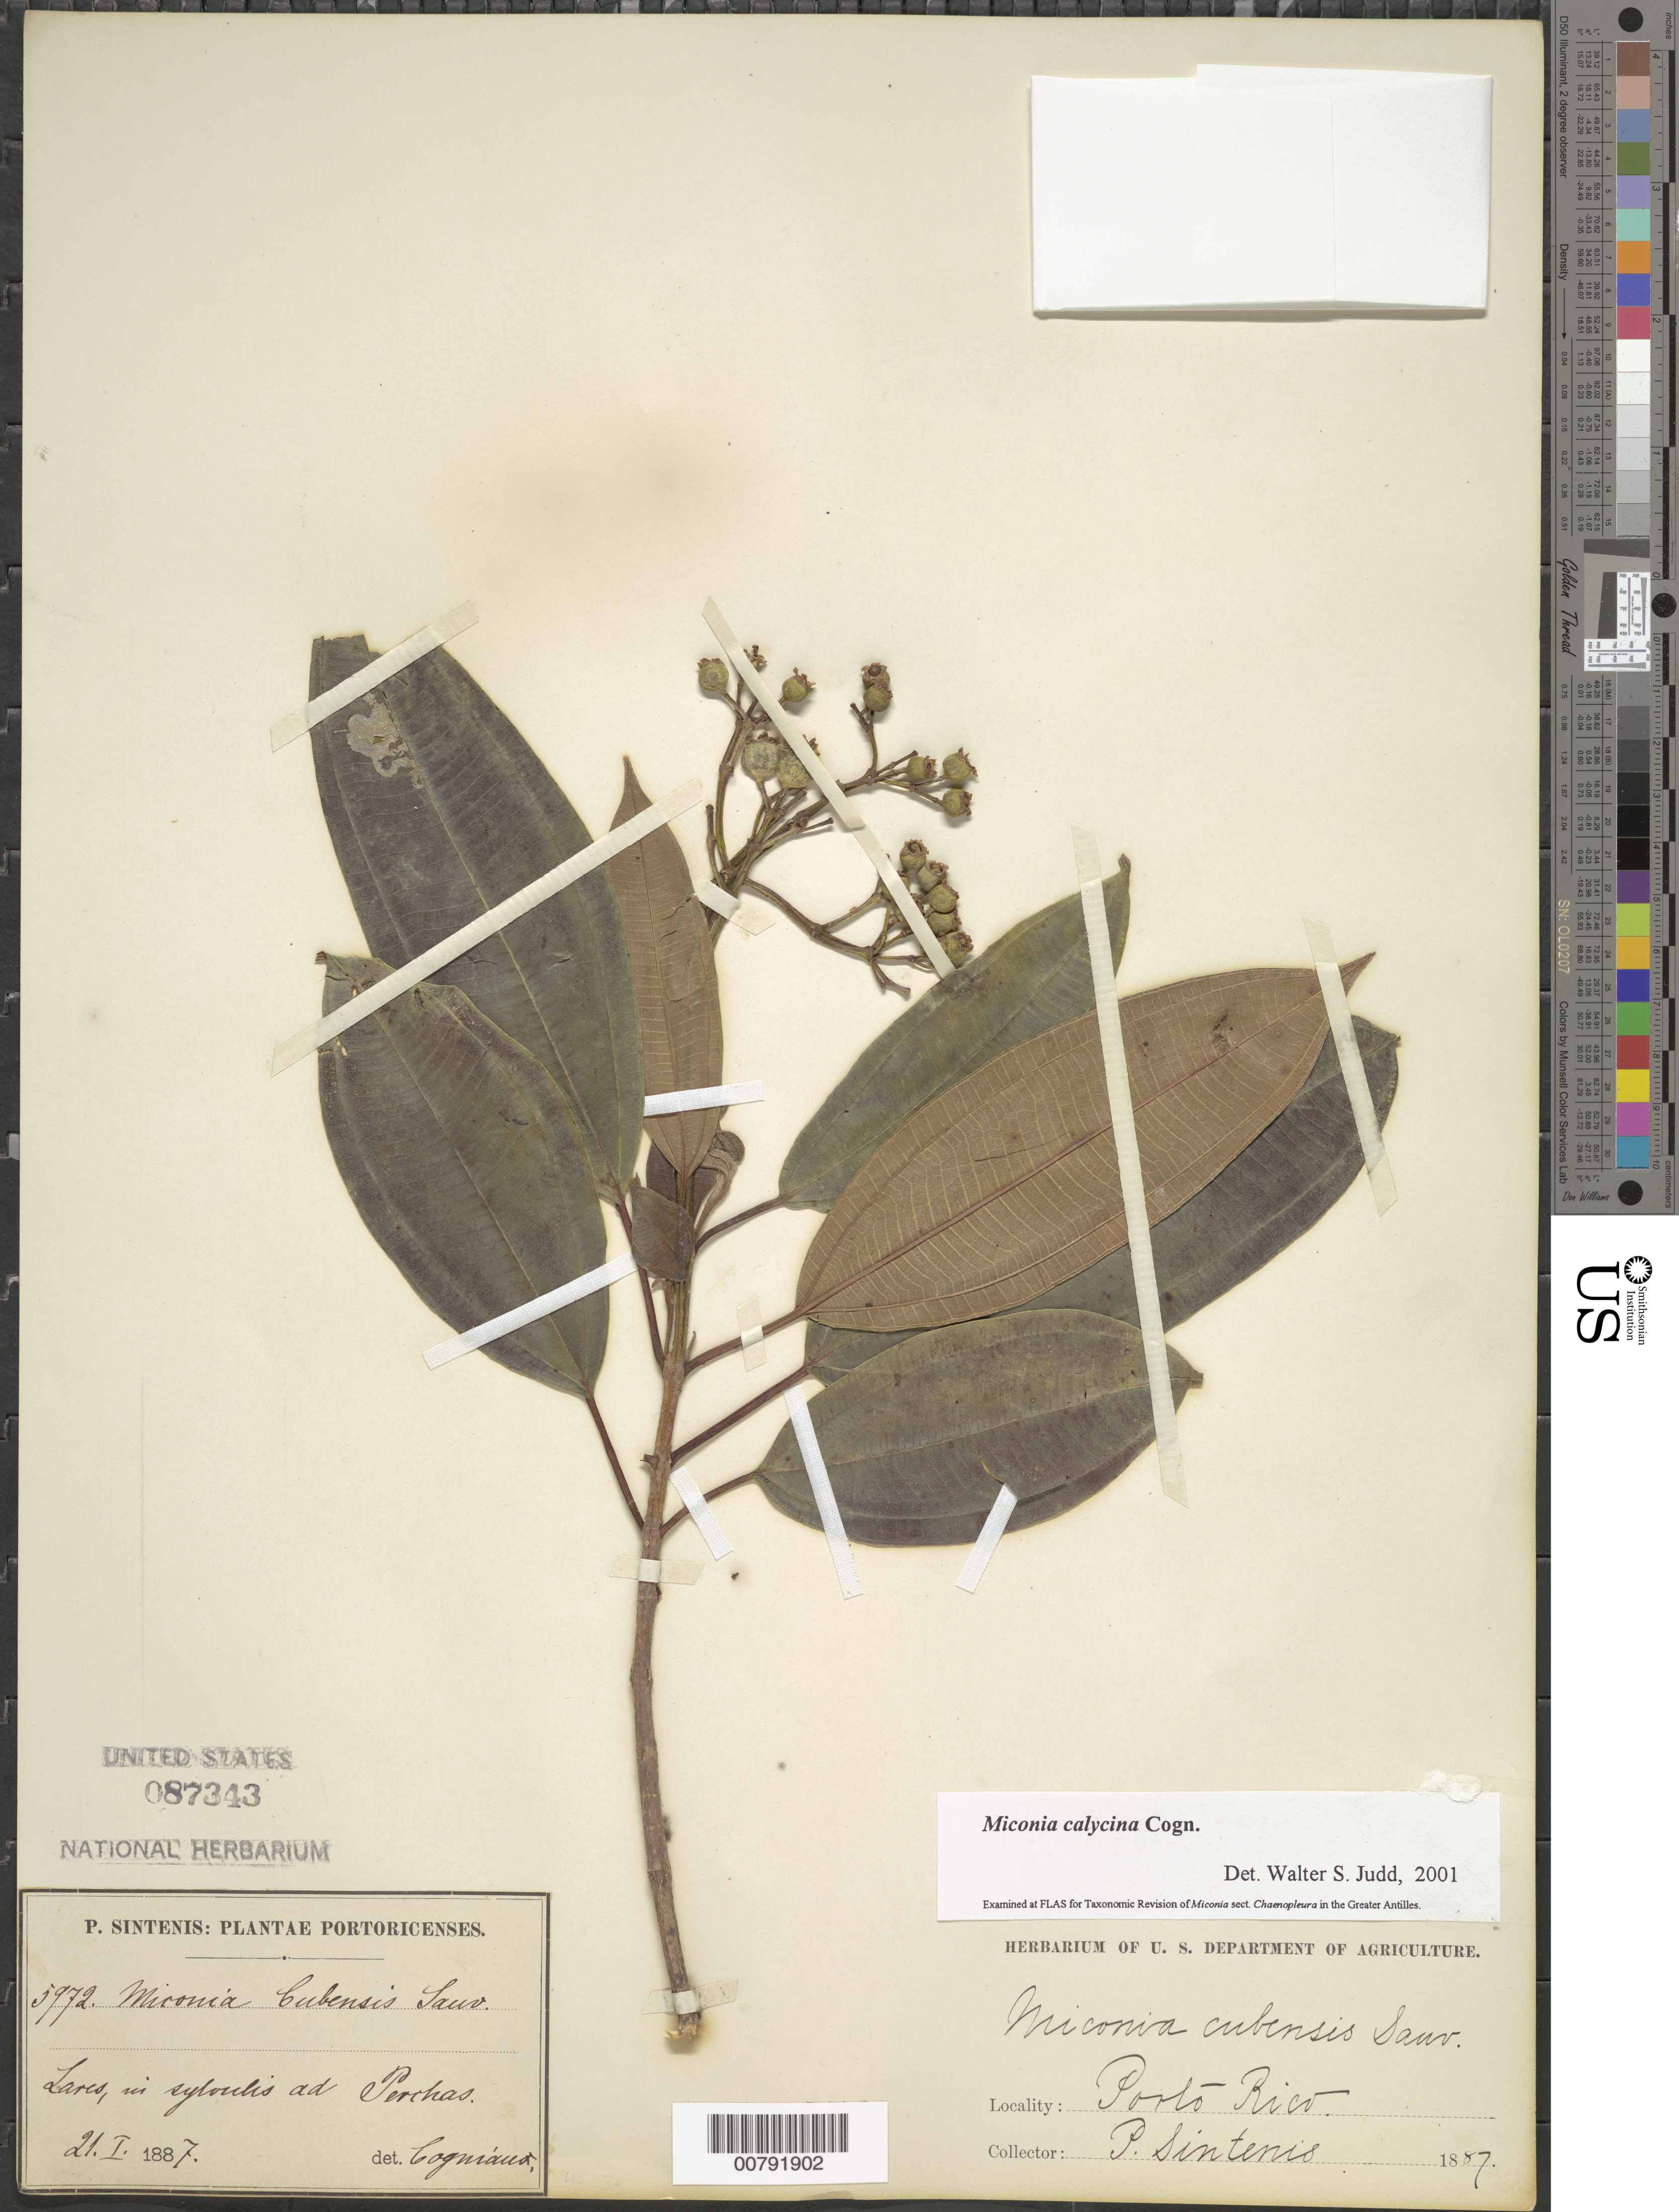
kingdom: Plantae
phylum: Tracheophyta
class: Magnoliopsida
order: Myrtales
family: Melastomataceae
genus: Miconia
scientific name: Miconia calycina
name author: Cogn.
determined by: Judd, Walter S.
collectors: P. Sintenis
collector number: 5972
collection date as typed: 21 Jan 1887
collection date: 1887-01-21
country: Puerto Rico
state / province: Lares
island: Puerto Rico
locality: Lares, Terchas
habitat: In sylvulis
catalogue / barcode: US 87343